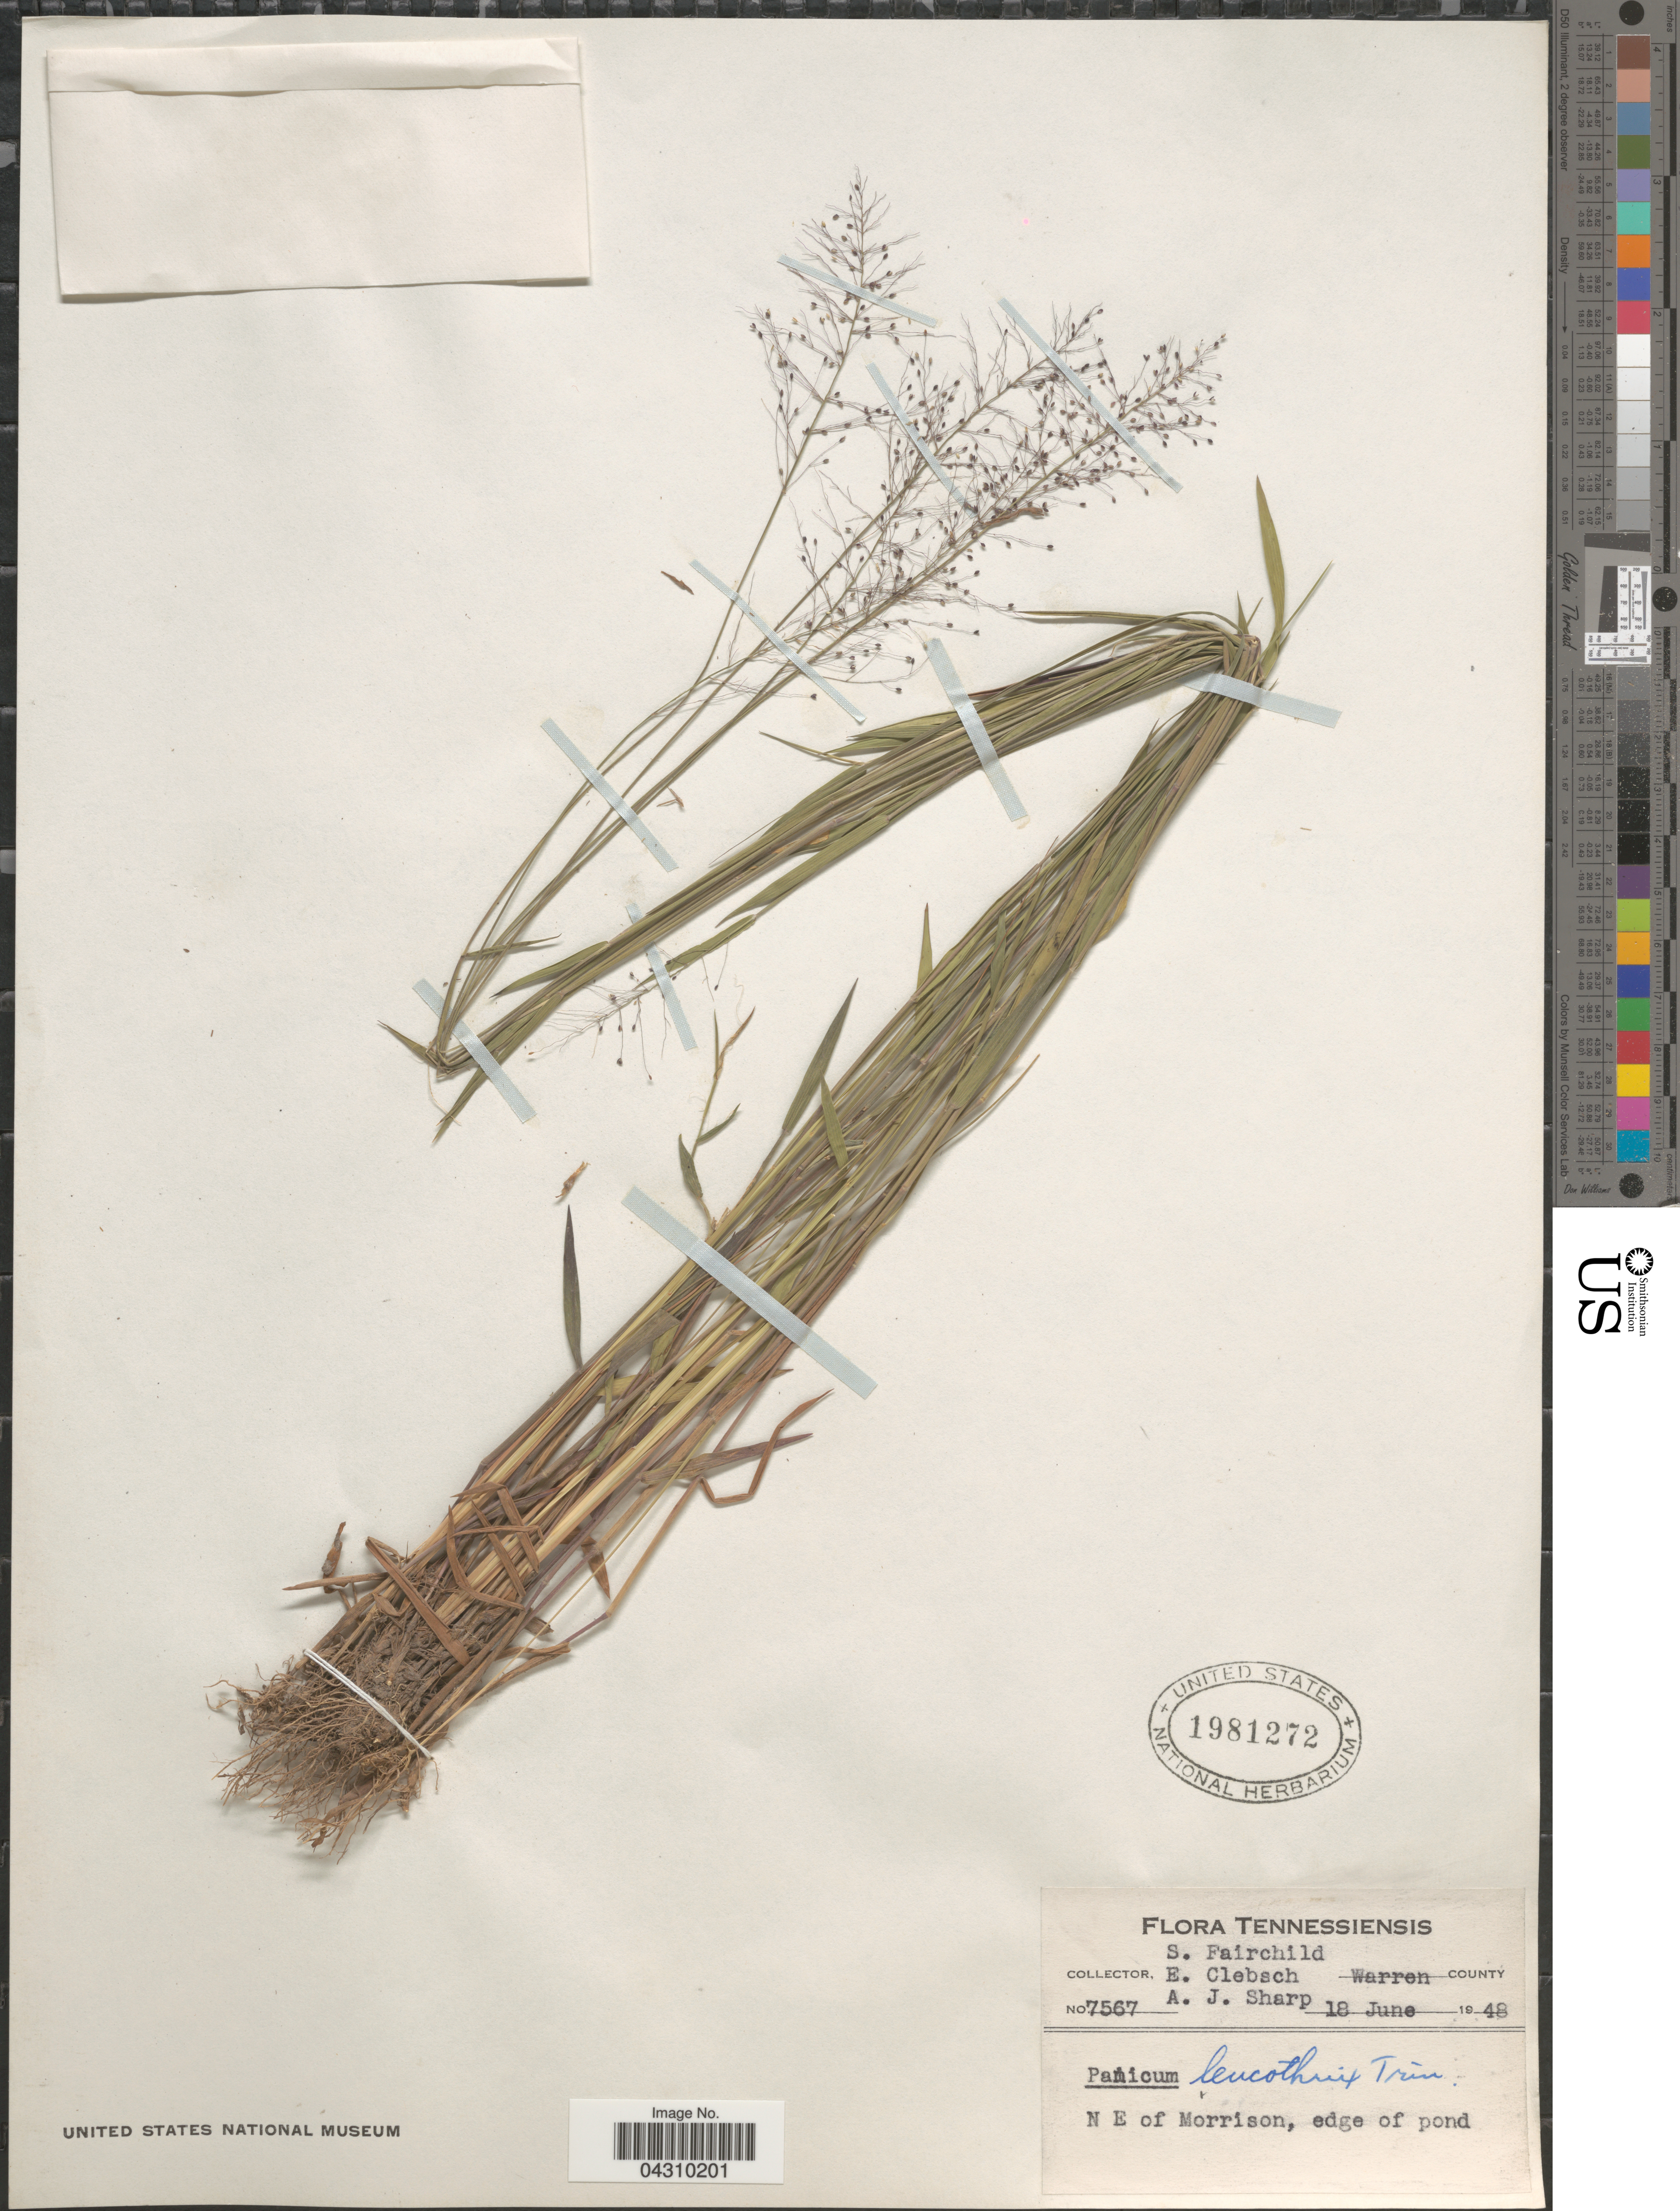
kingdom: Plantae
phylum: Tracheophyta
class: Liliopsida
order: Poales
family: Poaceae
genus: Dichanthelium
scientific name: Dichanthelium acuminatum var. acuminatum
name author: (Sw.) Gould & C.A. Clark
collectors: S. Fairchild, E. Clebsch & A. J. Sharp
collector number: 7567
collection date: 1948-06-18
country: United States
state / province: Tennessee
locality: Warren County. N E of Morrison, edge of pond.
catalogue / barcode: US 1981272